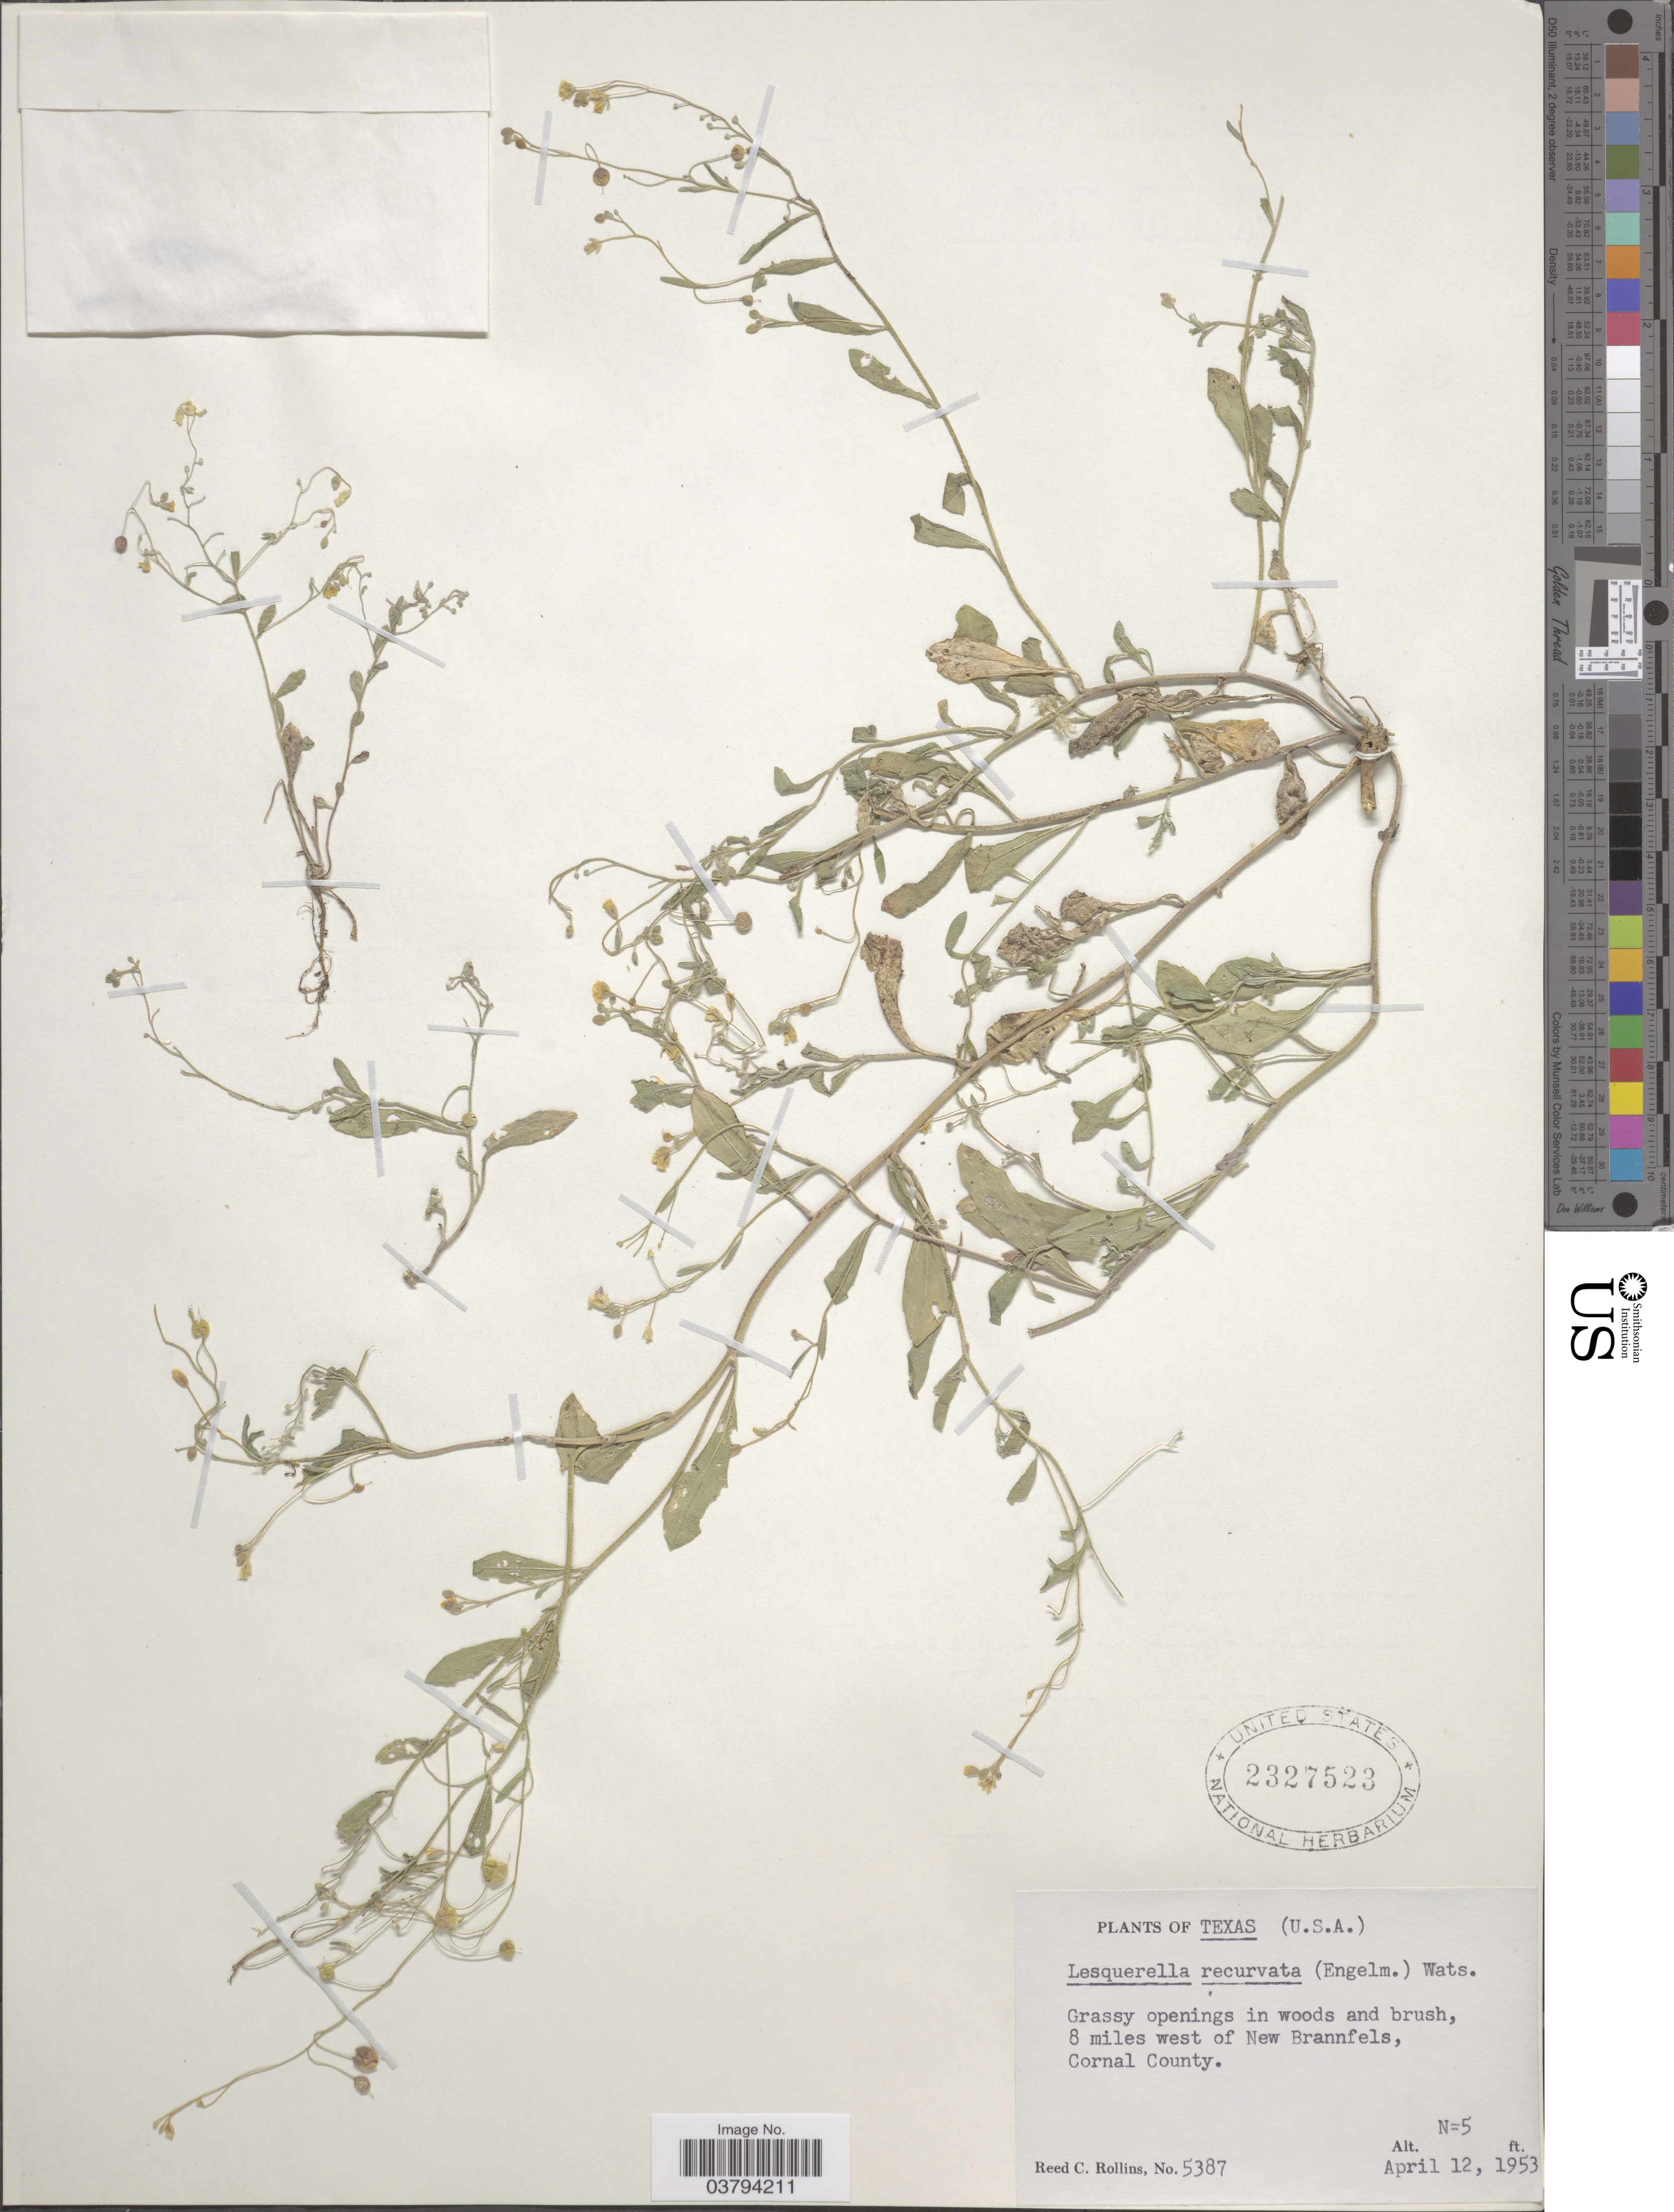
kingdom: Plantae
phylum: Tracheophyta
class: Magnoliopsida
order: Brassicales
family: Brassicaceae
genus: Lesquerella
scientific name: Lesquerella recurvata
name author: (Englem. ex A. Gray) S. Watson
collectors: R. C. Rollins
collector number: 5387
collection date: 1953-04-12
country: United States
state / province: Texas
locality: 8 miles west of New Brannfels, Cornal County.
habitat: grassy openings in woods and brush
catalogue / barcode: US 2327523